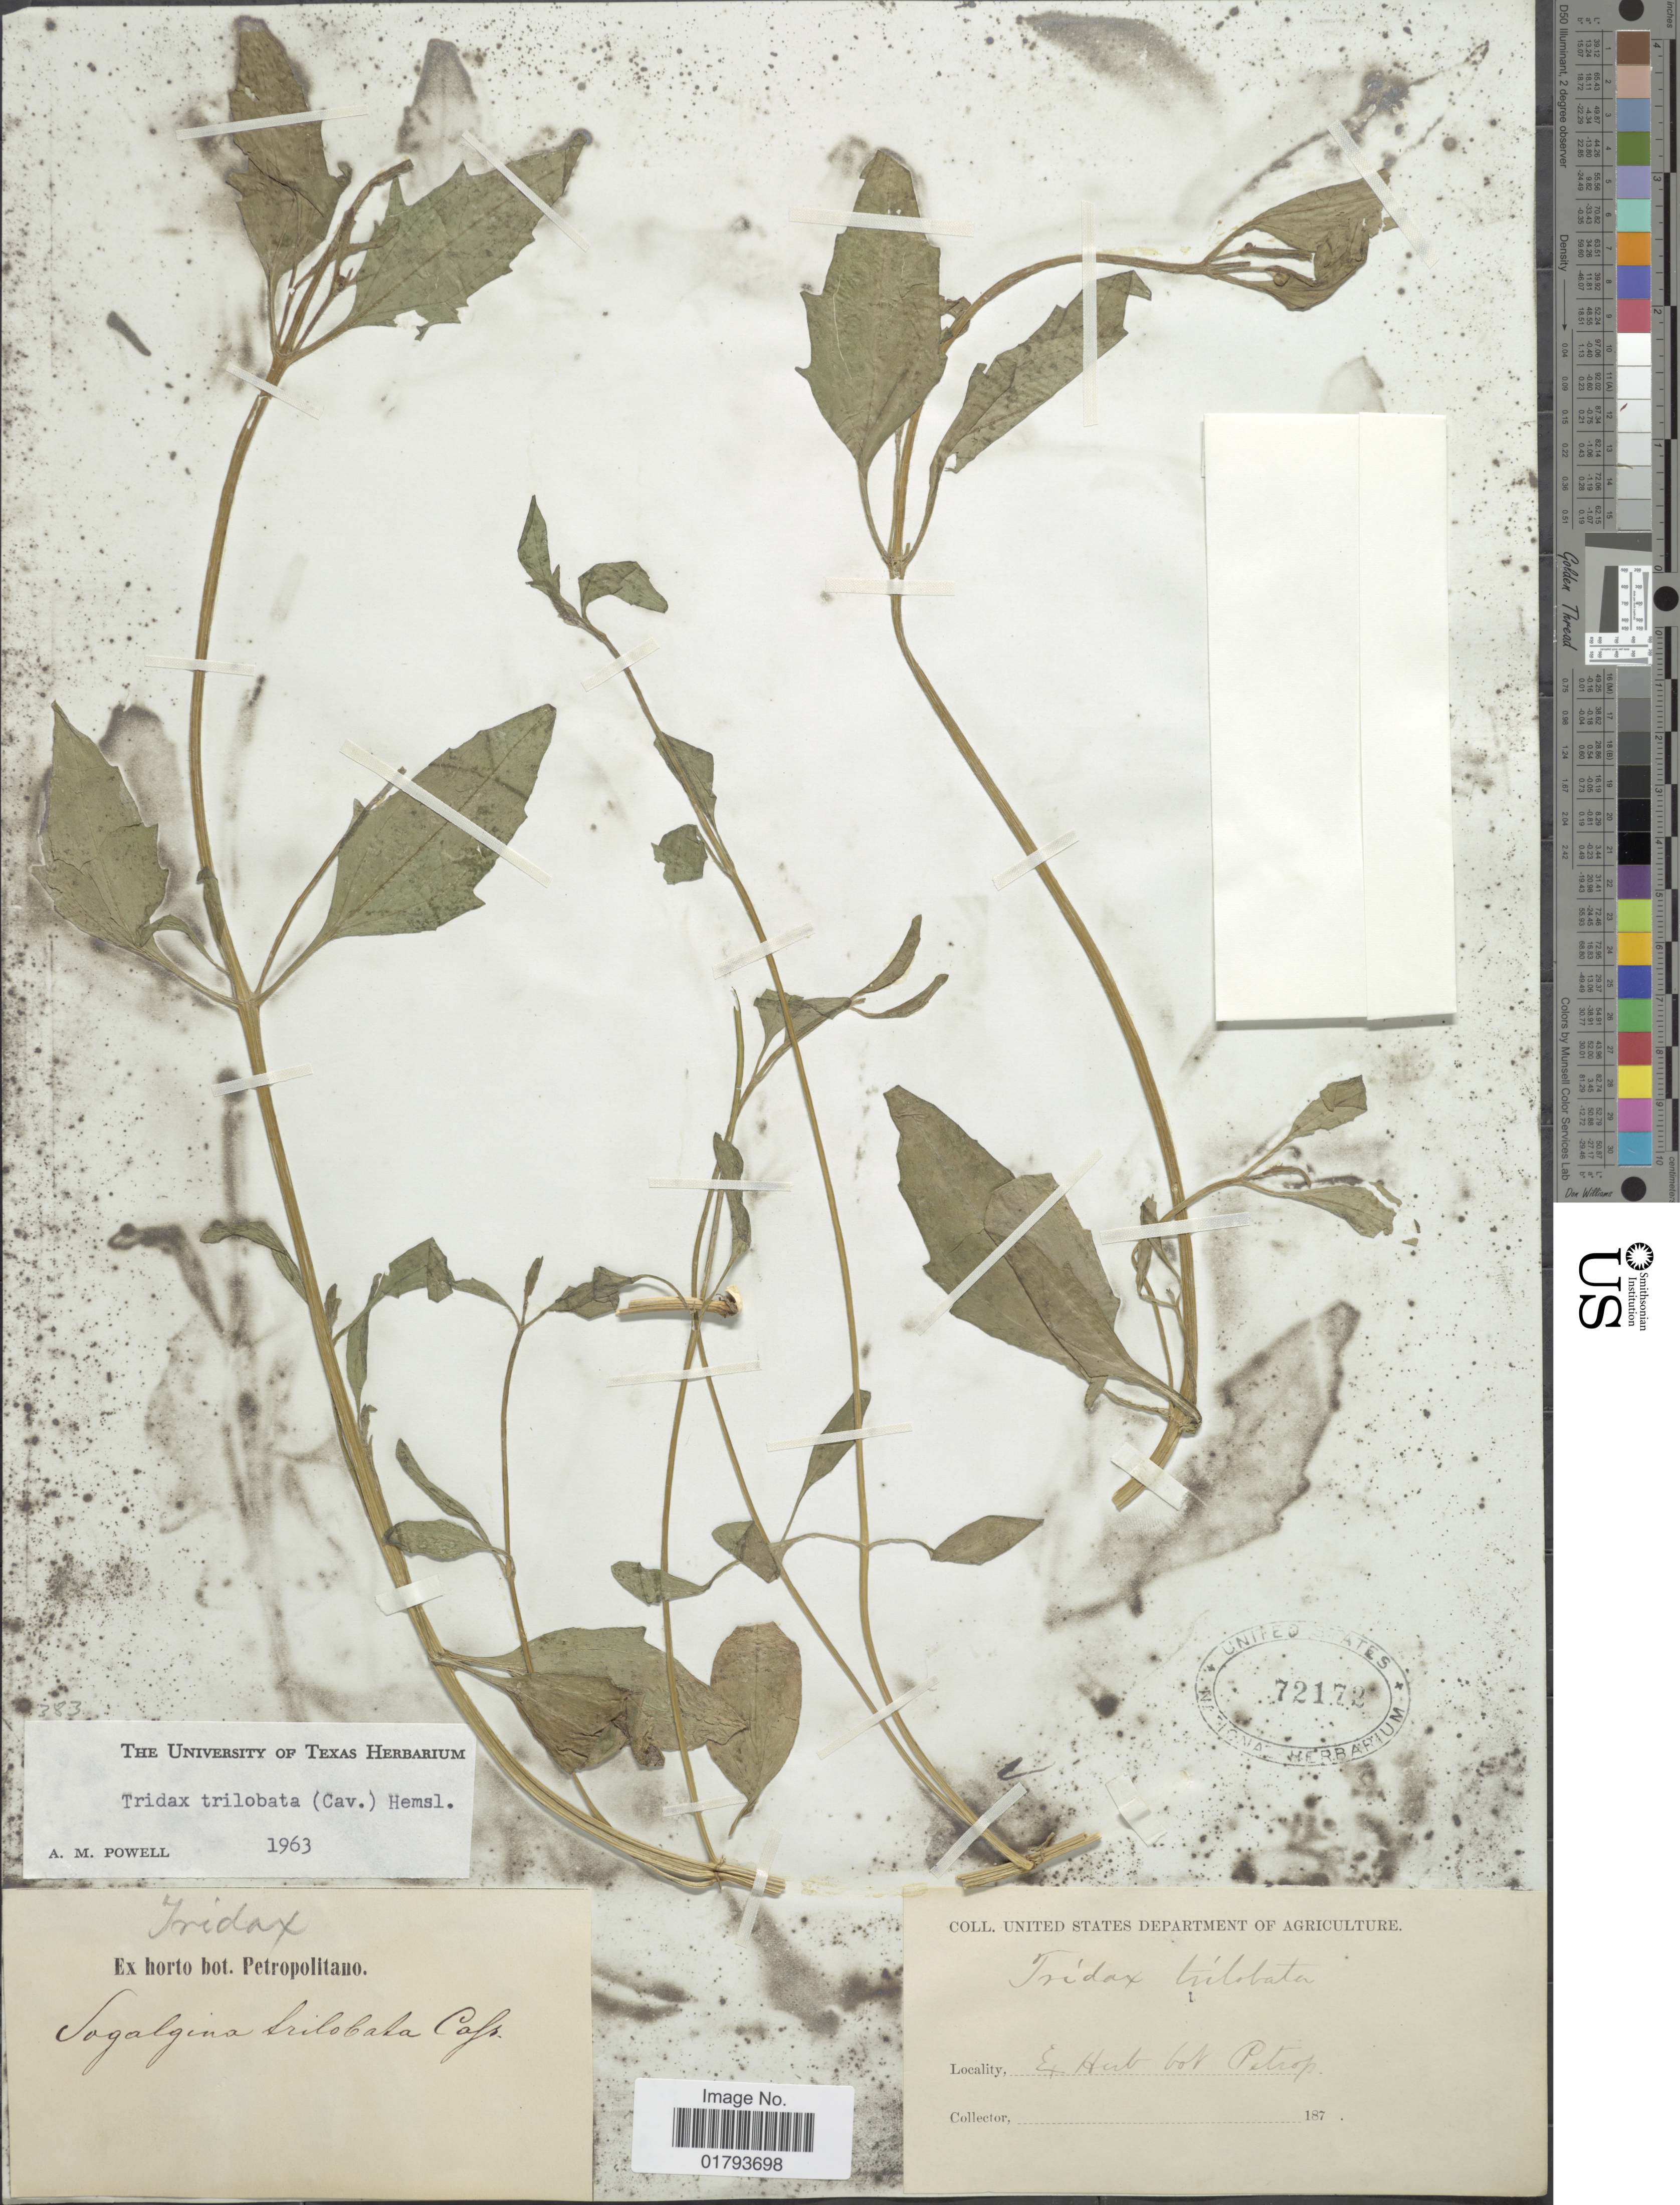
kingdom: Plantae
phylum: Tracheophyta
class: Magnoliopsida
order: Asterales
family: Asteraceae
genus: Tridax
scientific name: Tridax trilobata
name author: (Cav.) Hemsl.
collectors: ex Horto Bot. Petropolitano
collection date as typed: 187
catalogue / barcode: US 72172